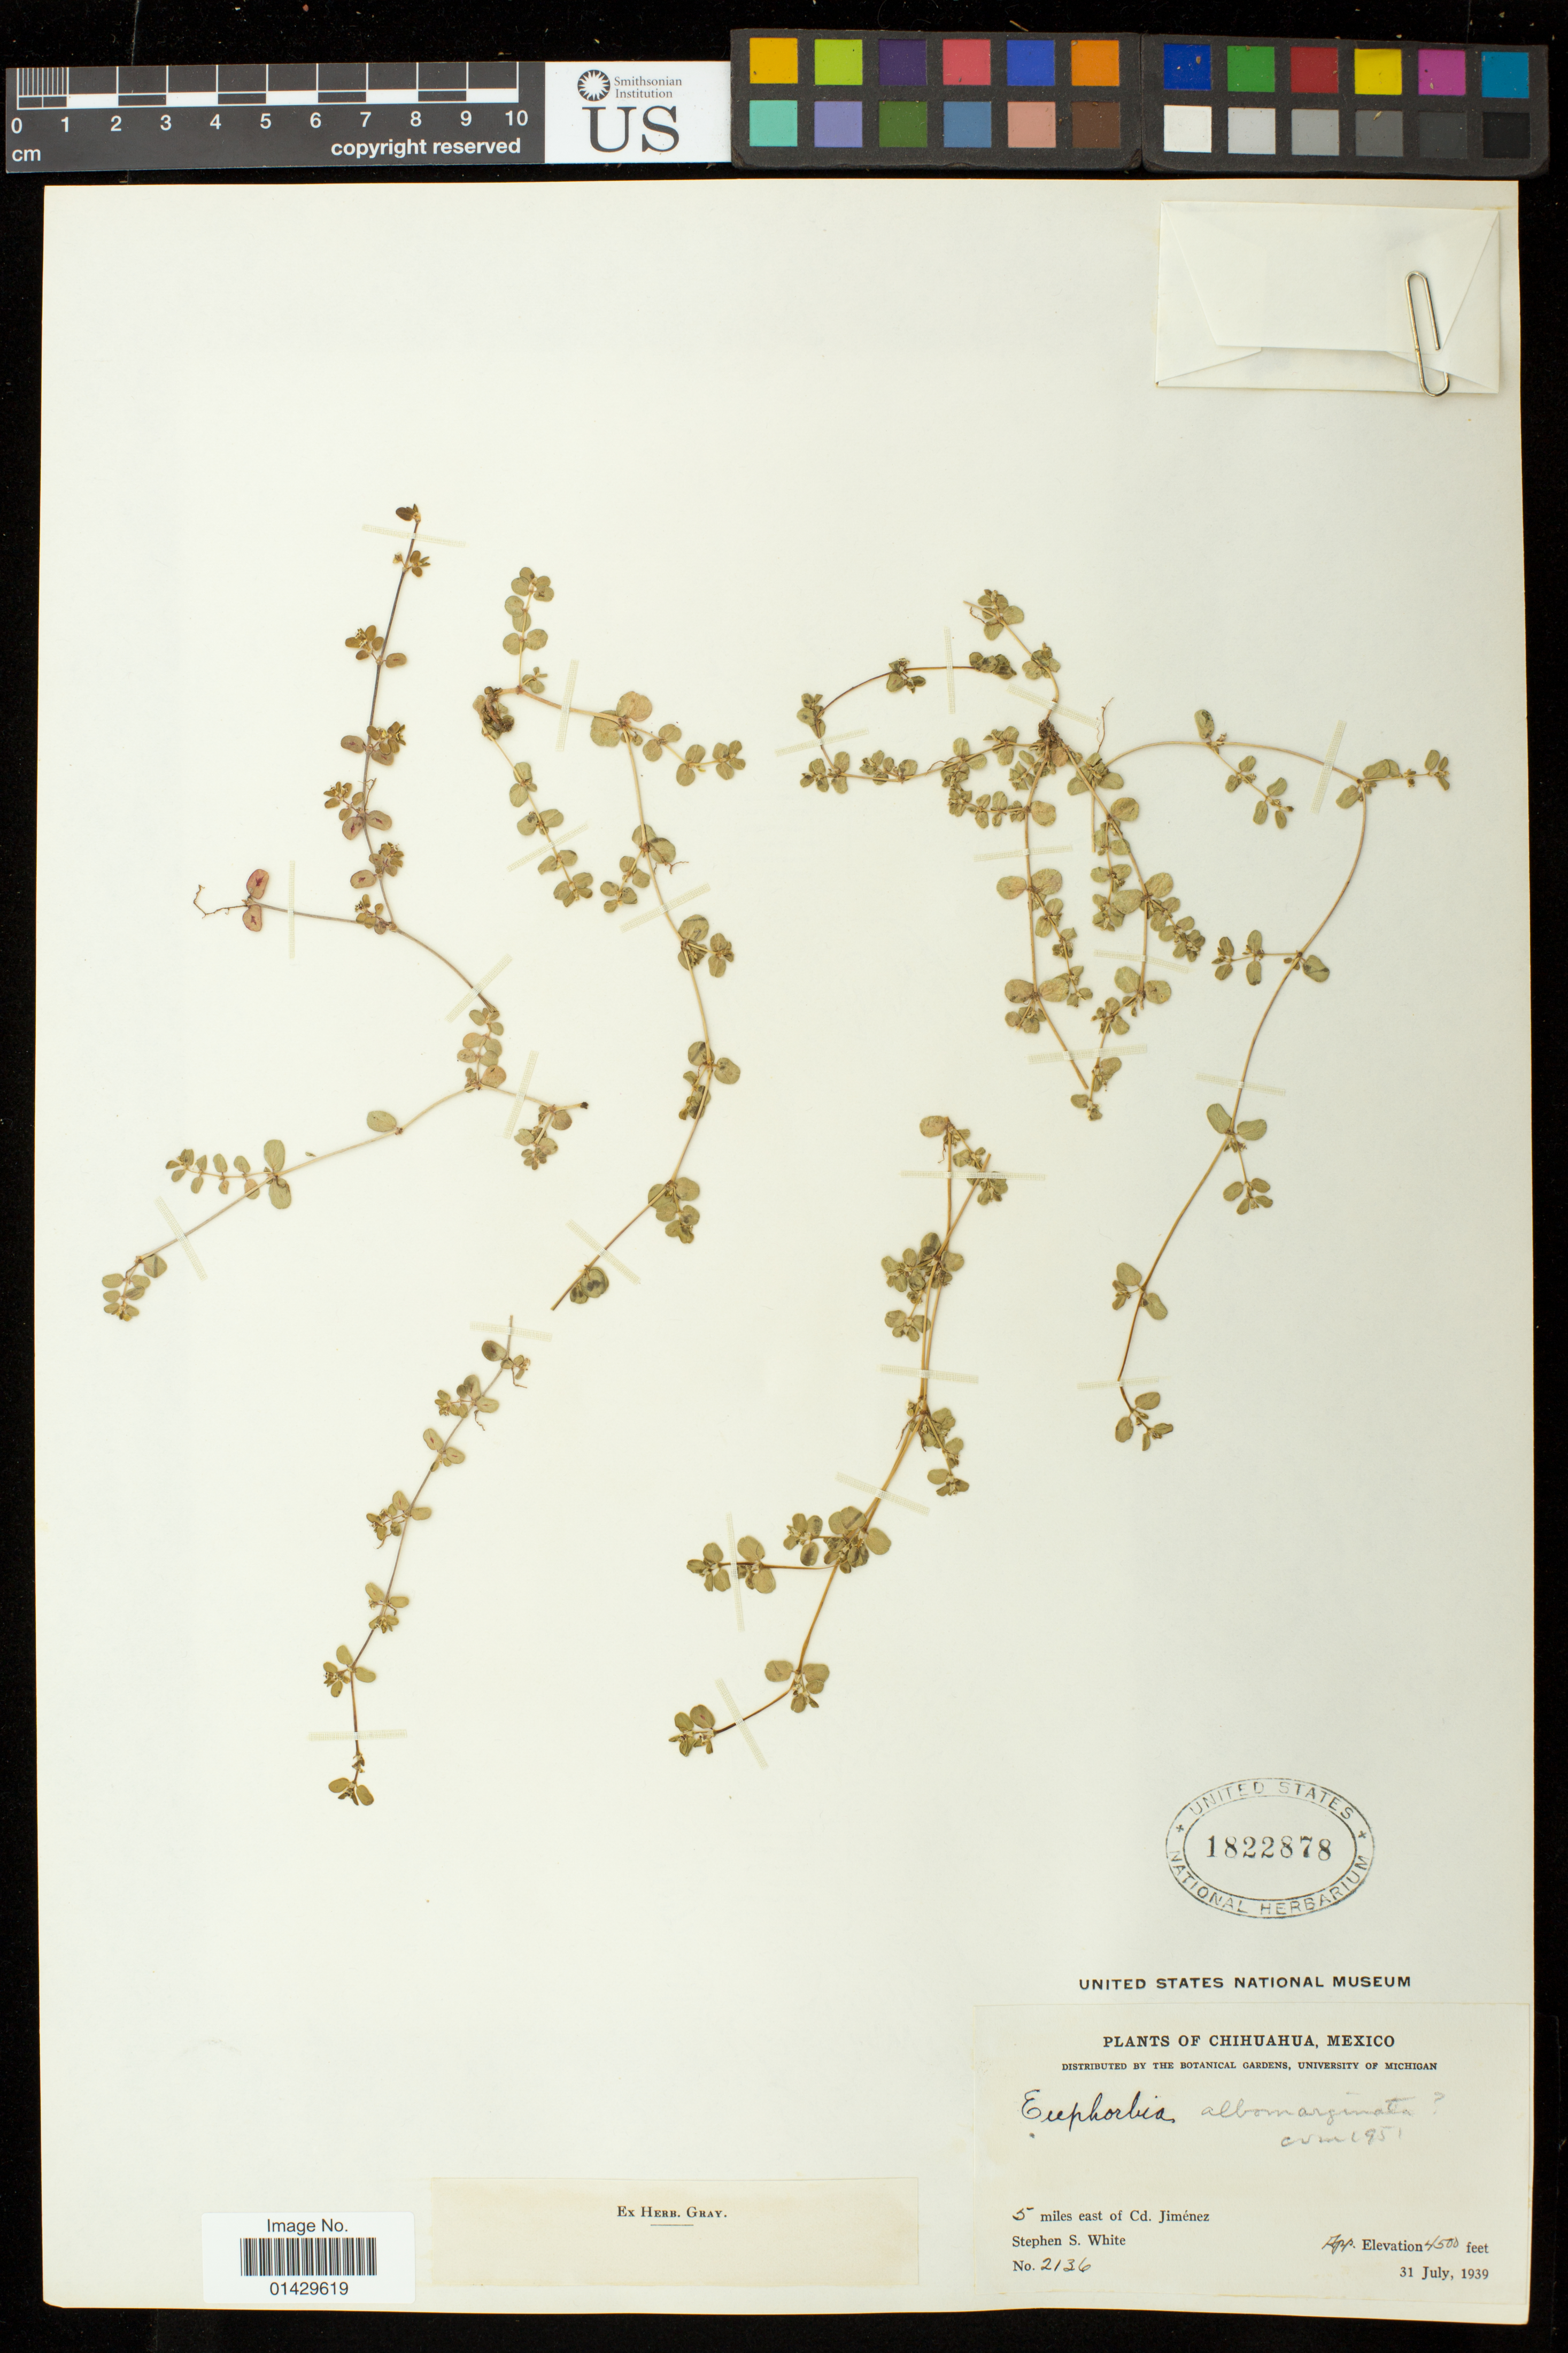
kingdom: Plantae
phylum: Tracheophyta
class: Magnoliopsida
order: Malpighiales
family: Euphorbiaceae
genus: Euphorbia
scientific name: Euphorbia albomarginata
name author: Torr. & A. Gray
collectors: S. S. White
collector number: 2136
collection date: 1939-07-31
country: Mexico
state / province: Chihuahua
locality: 5 miles east of Cd. Jimenez;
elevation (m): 1372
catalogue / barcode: US 1822878